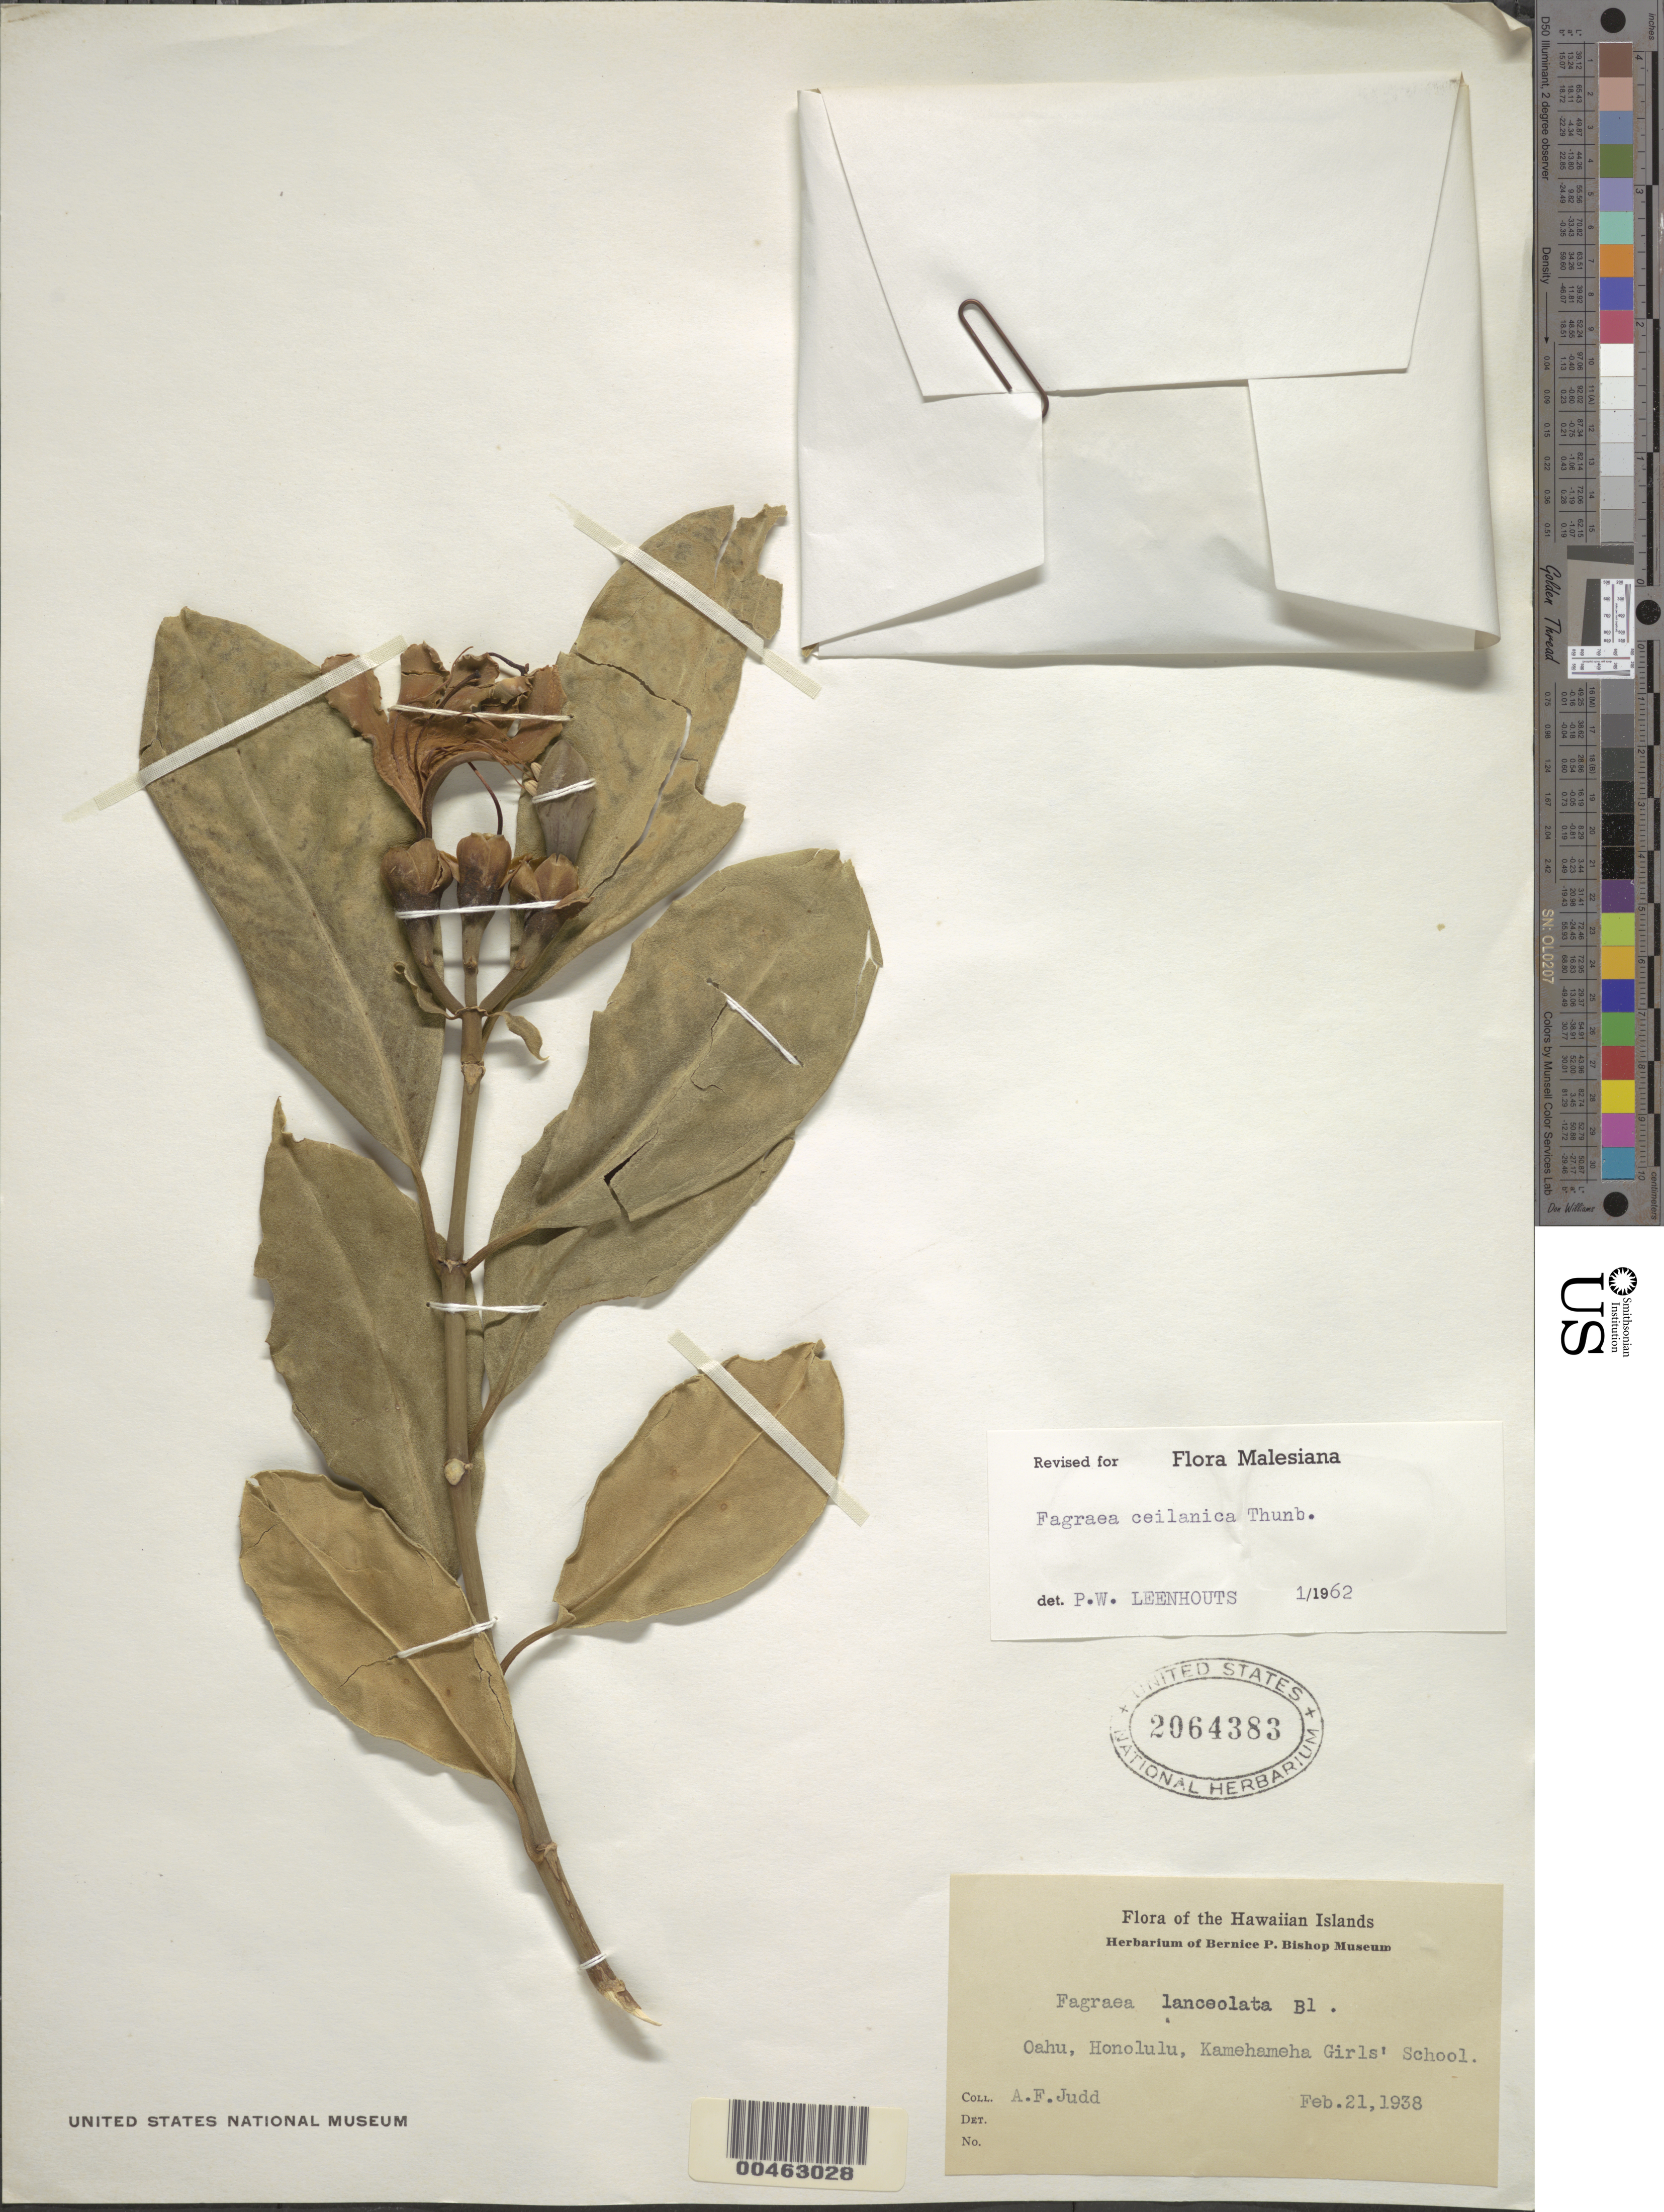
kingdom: Plantae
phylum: Tracheophyta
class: Magnoliopsida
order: Gentianales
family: Gentianaceae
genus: Fagraea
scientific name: Fagraea ceilanica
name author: Thunb.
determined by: Leenhouts, Pieter W.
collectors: A. Judd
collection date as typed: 21 Feb 1938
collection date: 1938-02-21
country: United States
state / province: Hawaii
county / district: Honolulu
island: Oahu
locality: Honolulu, Kamehameha Girls' School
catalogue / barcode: US 2064383